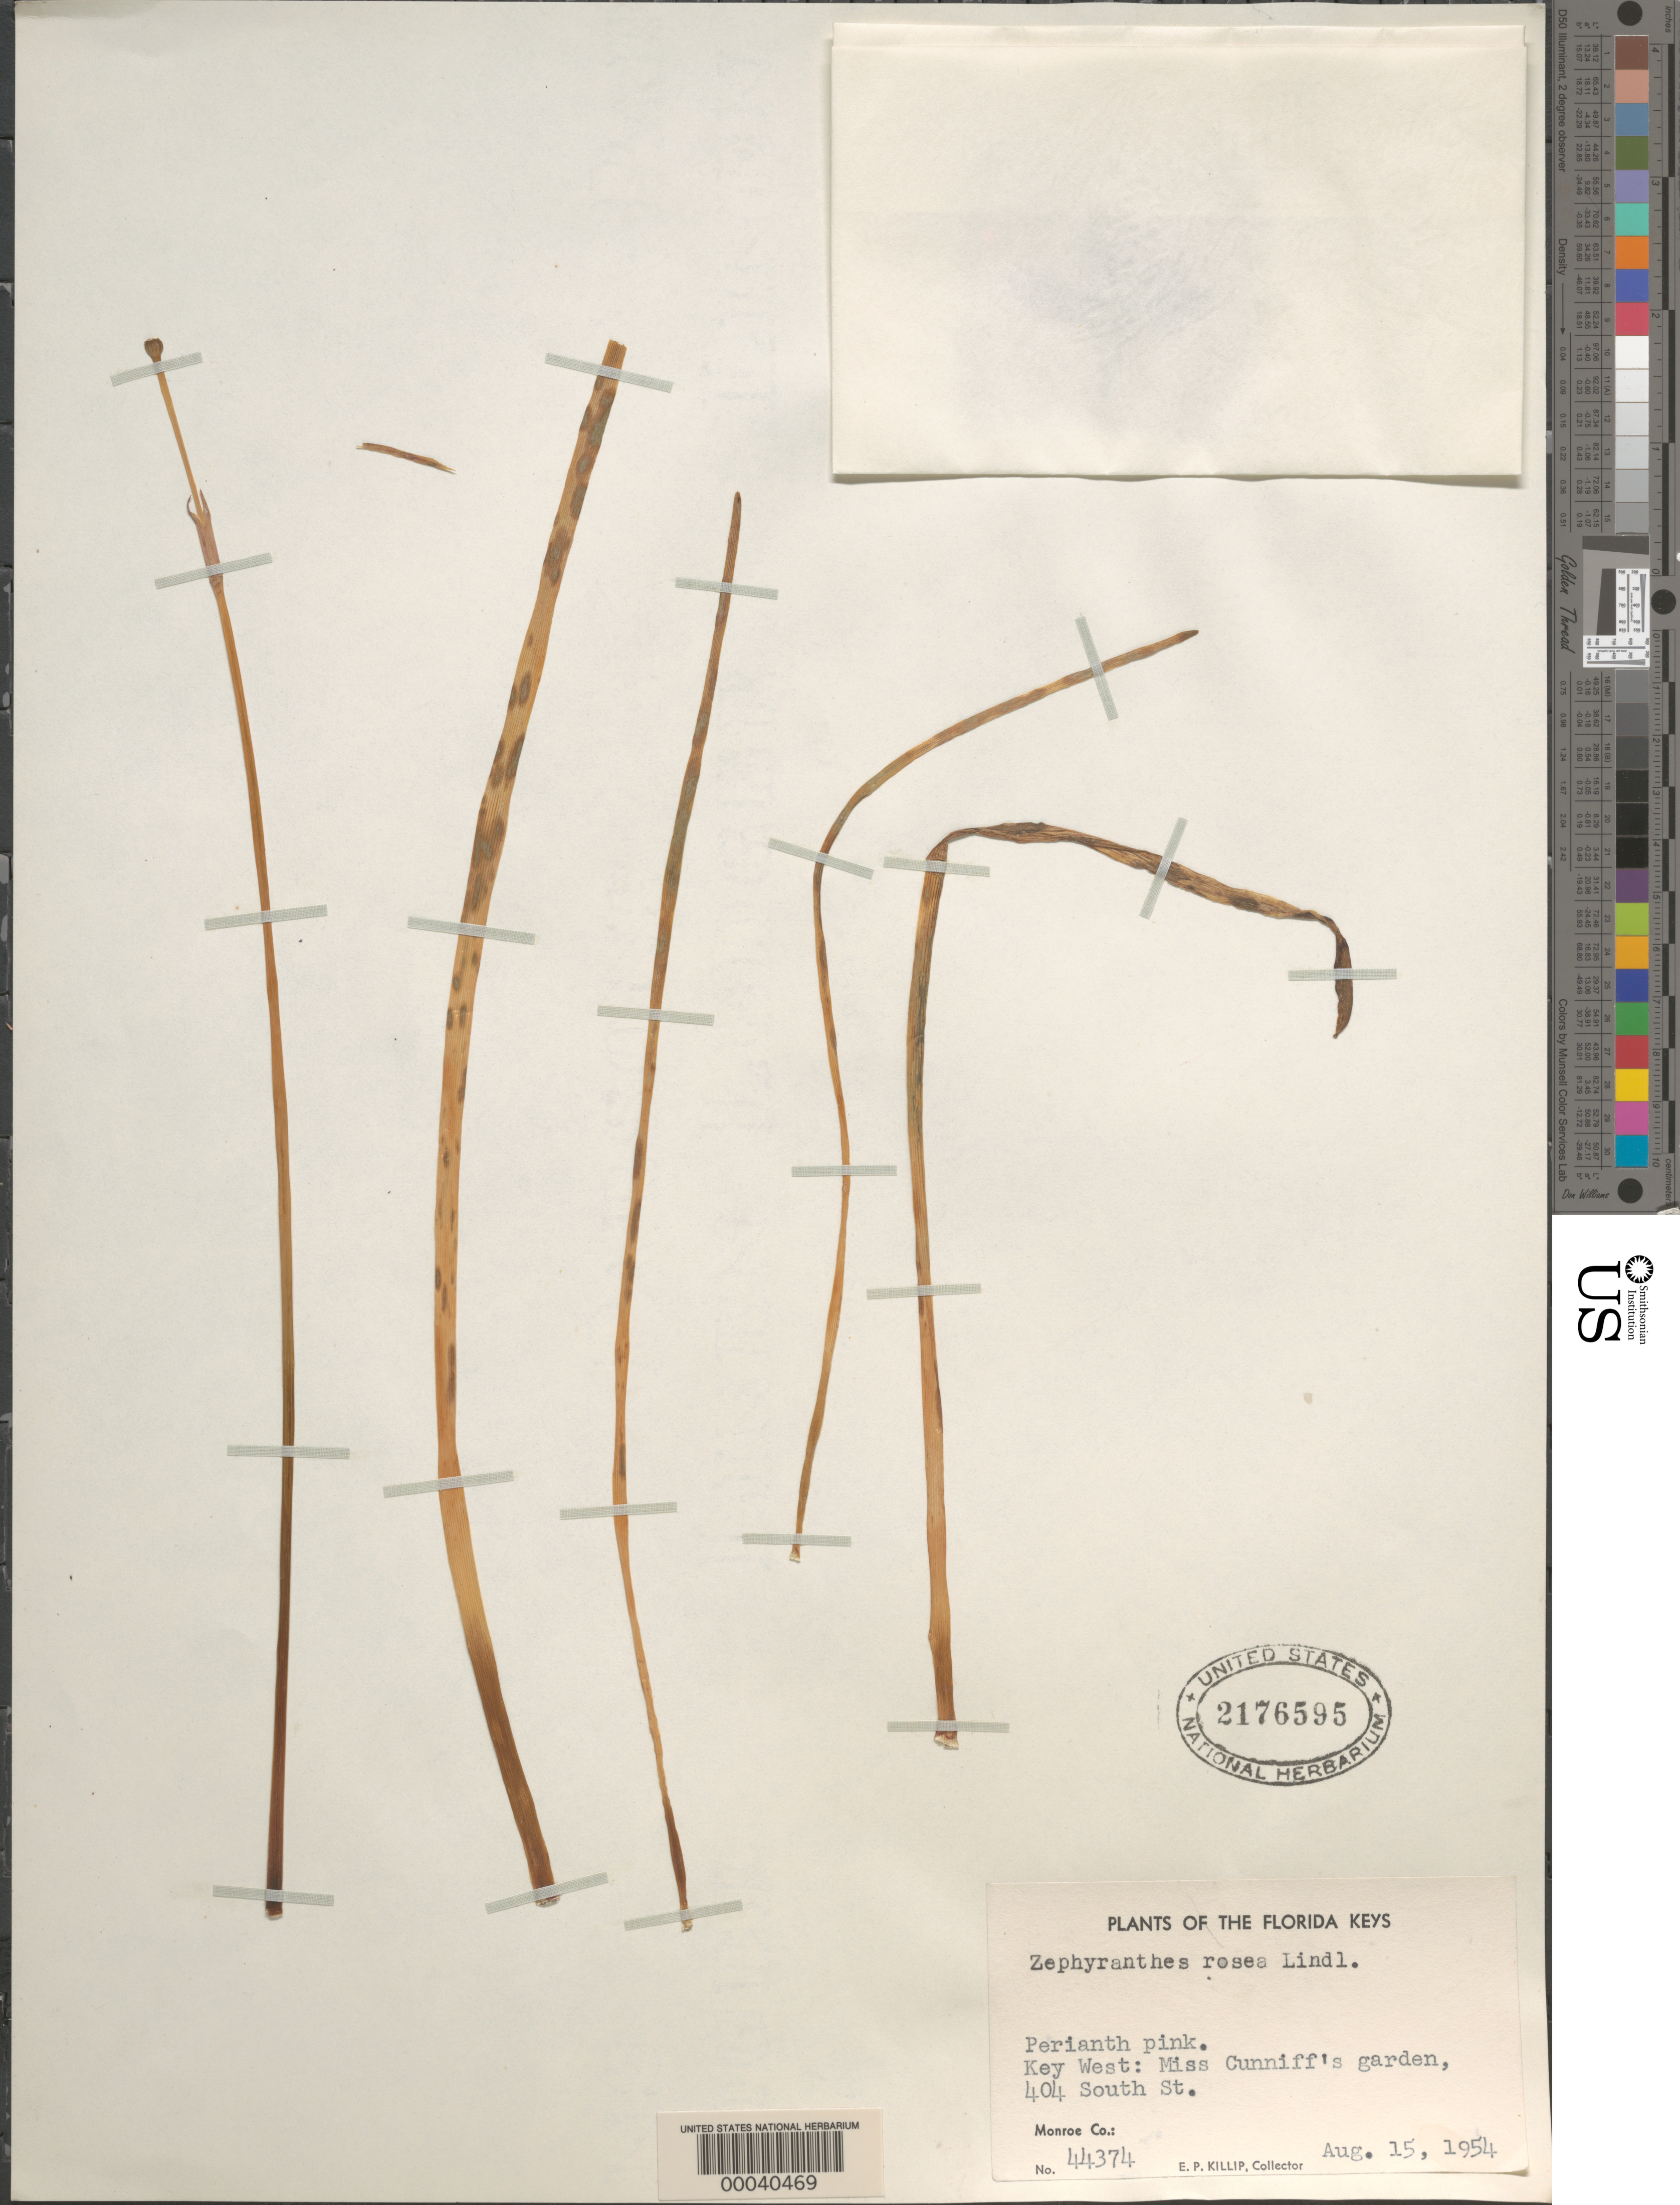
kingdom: Plantae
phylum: Tracheophyta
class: Liliopsida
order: Asparagales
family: Amaryllidaceae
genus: Zephyranthes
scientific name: Zephyranthes rosea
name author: Lindl.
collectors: E. P. Killip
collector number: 44374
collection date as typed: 15 Jun 1954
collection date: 1954-06-15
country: United States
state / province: Florida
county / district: Monroe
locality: Key west, 404 south st.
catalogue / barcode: US 2176595